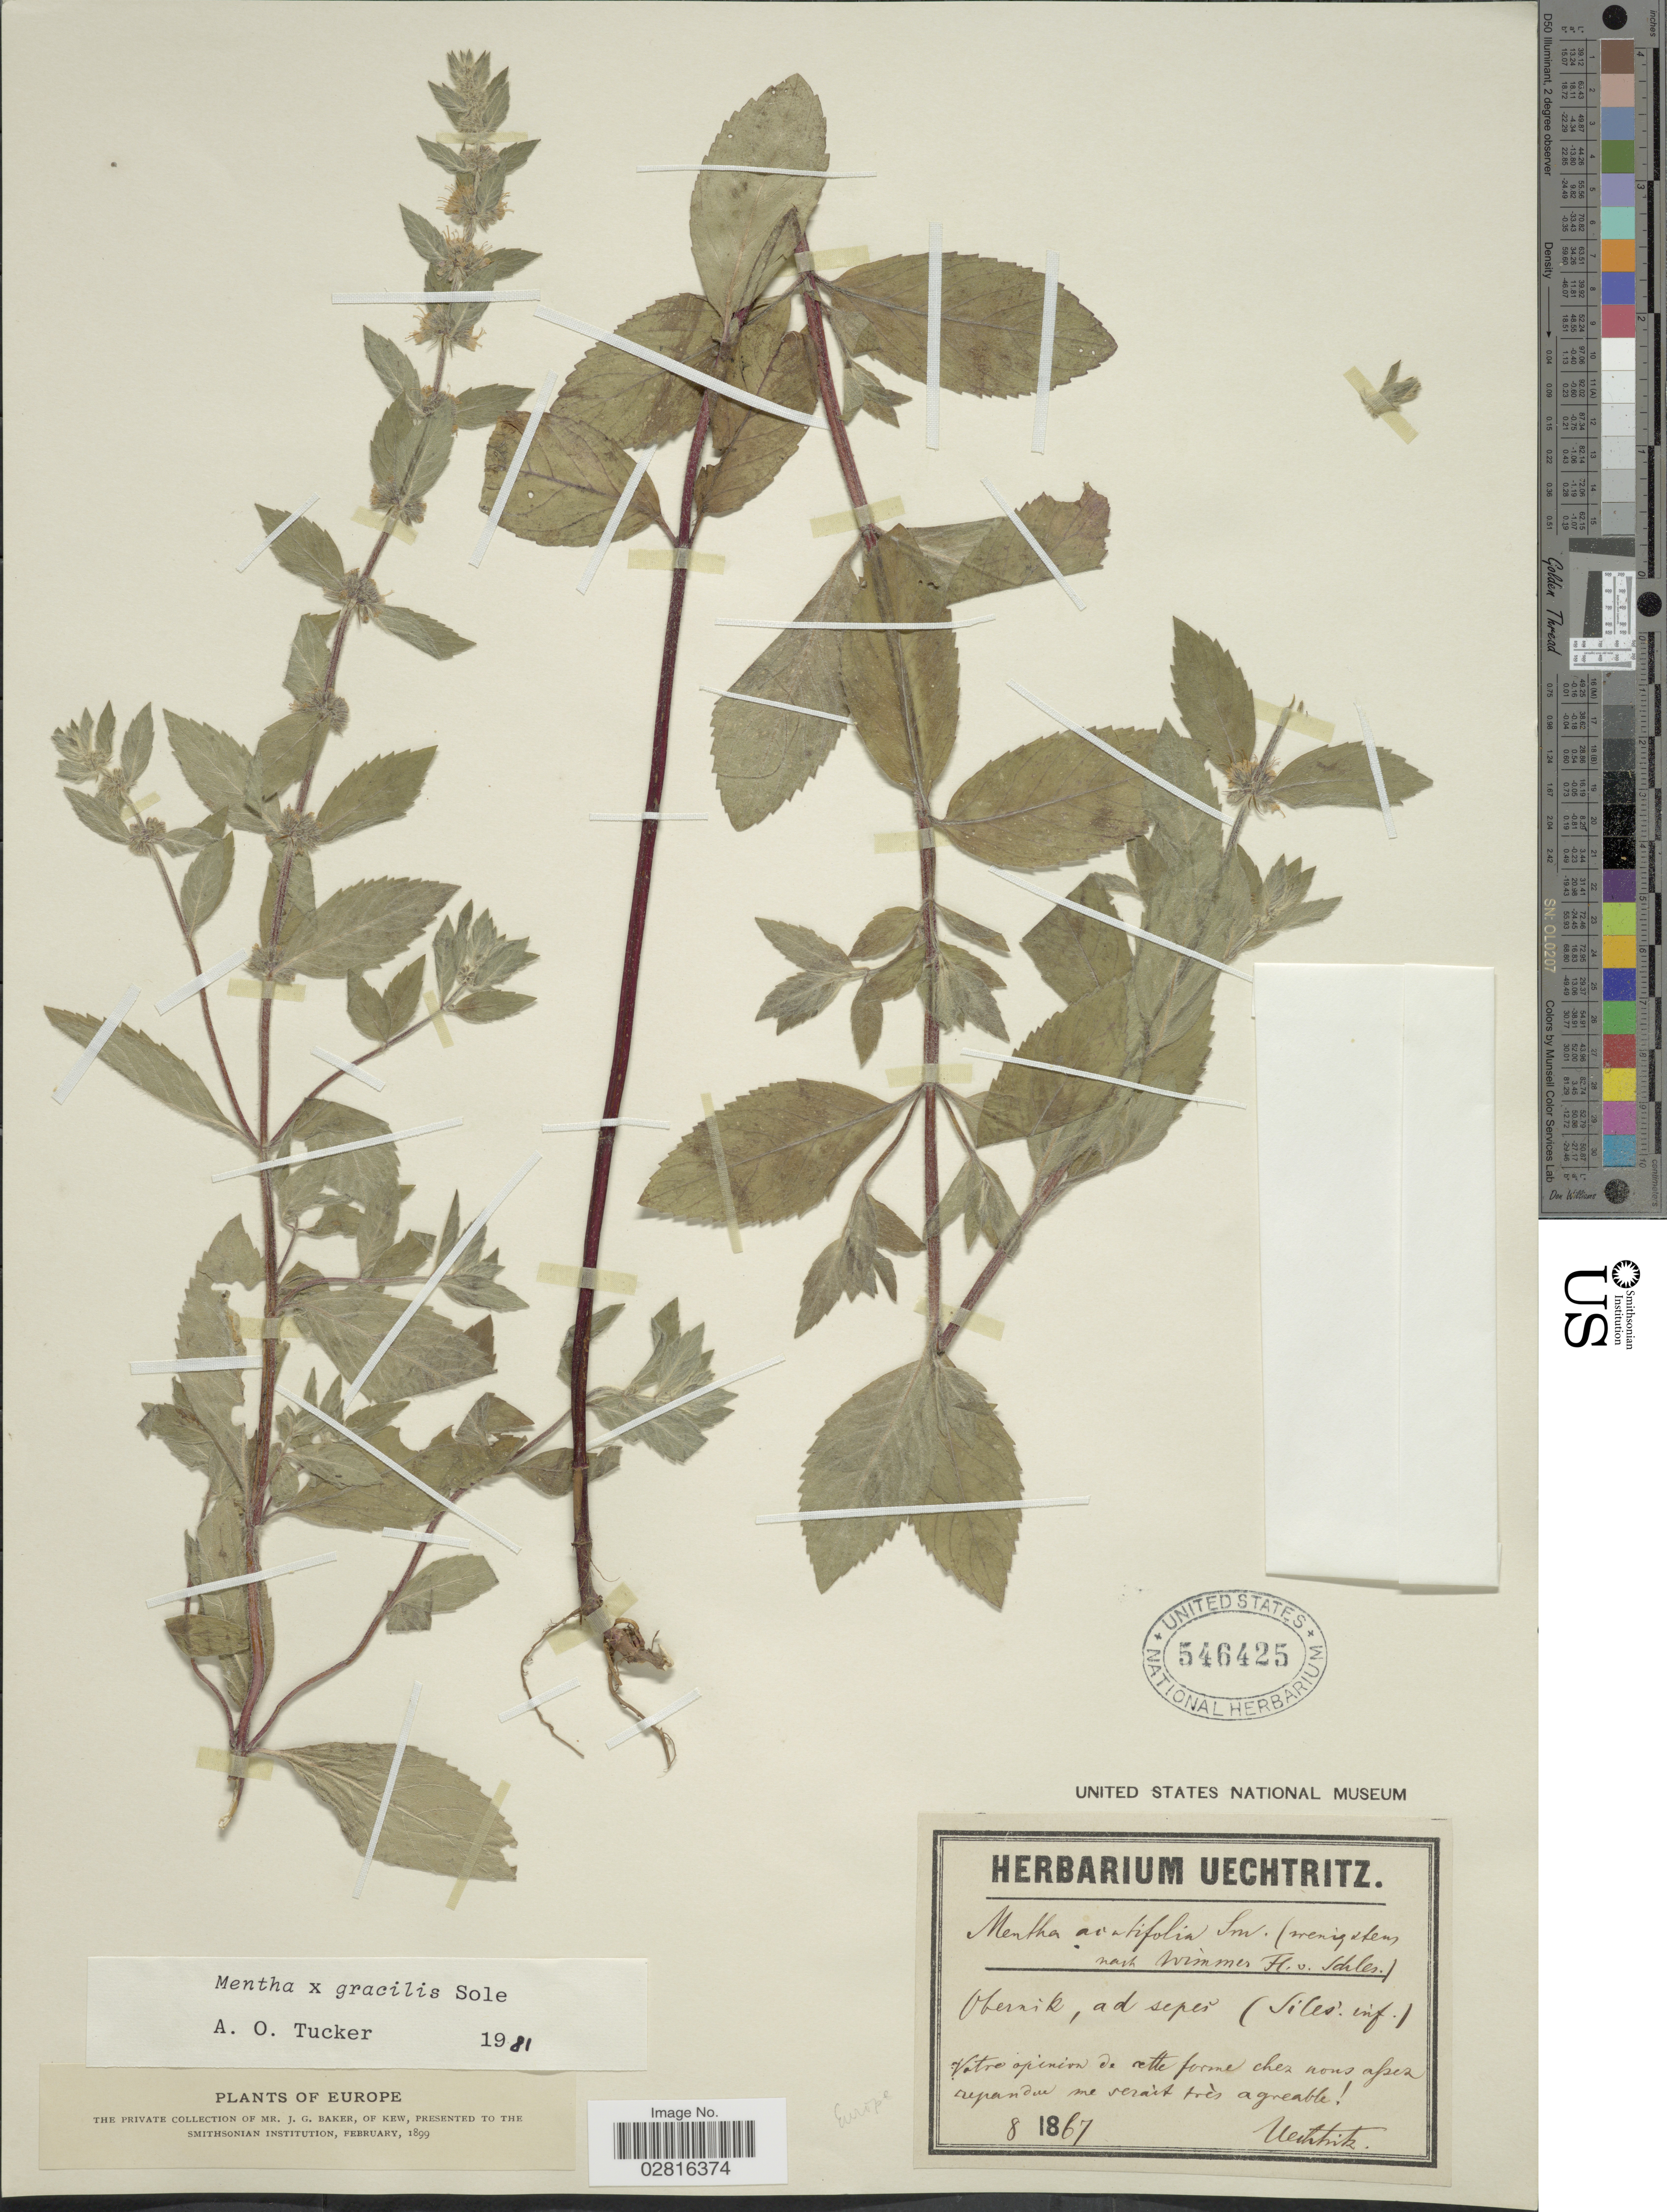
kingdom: Plantae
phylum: Tracheophyta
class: Magnoliopsida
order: Lamiales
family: Lamiaceae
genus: Mentha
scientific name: Mentha x gracilis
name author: Sole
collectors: Uechtritz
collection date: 1867-08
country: Poland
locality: Obernik, ad sepes (Siles. inf.) Europe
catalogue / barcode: US 546425